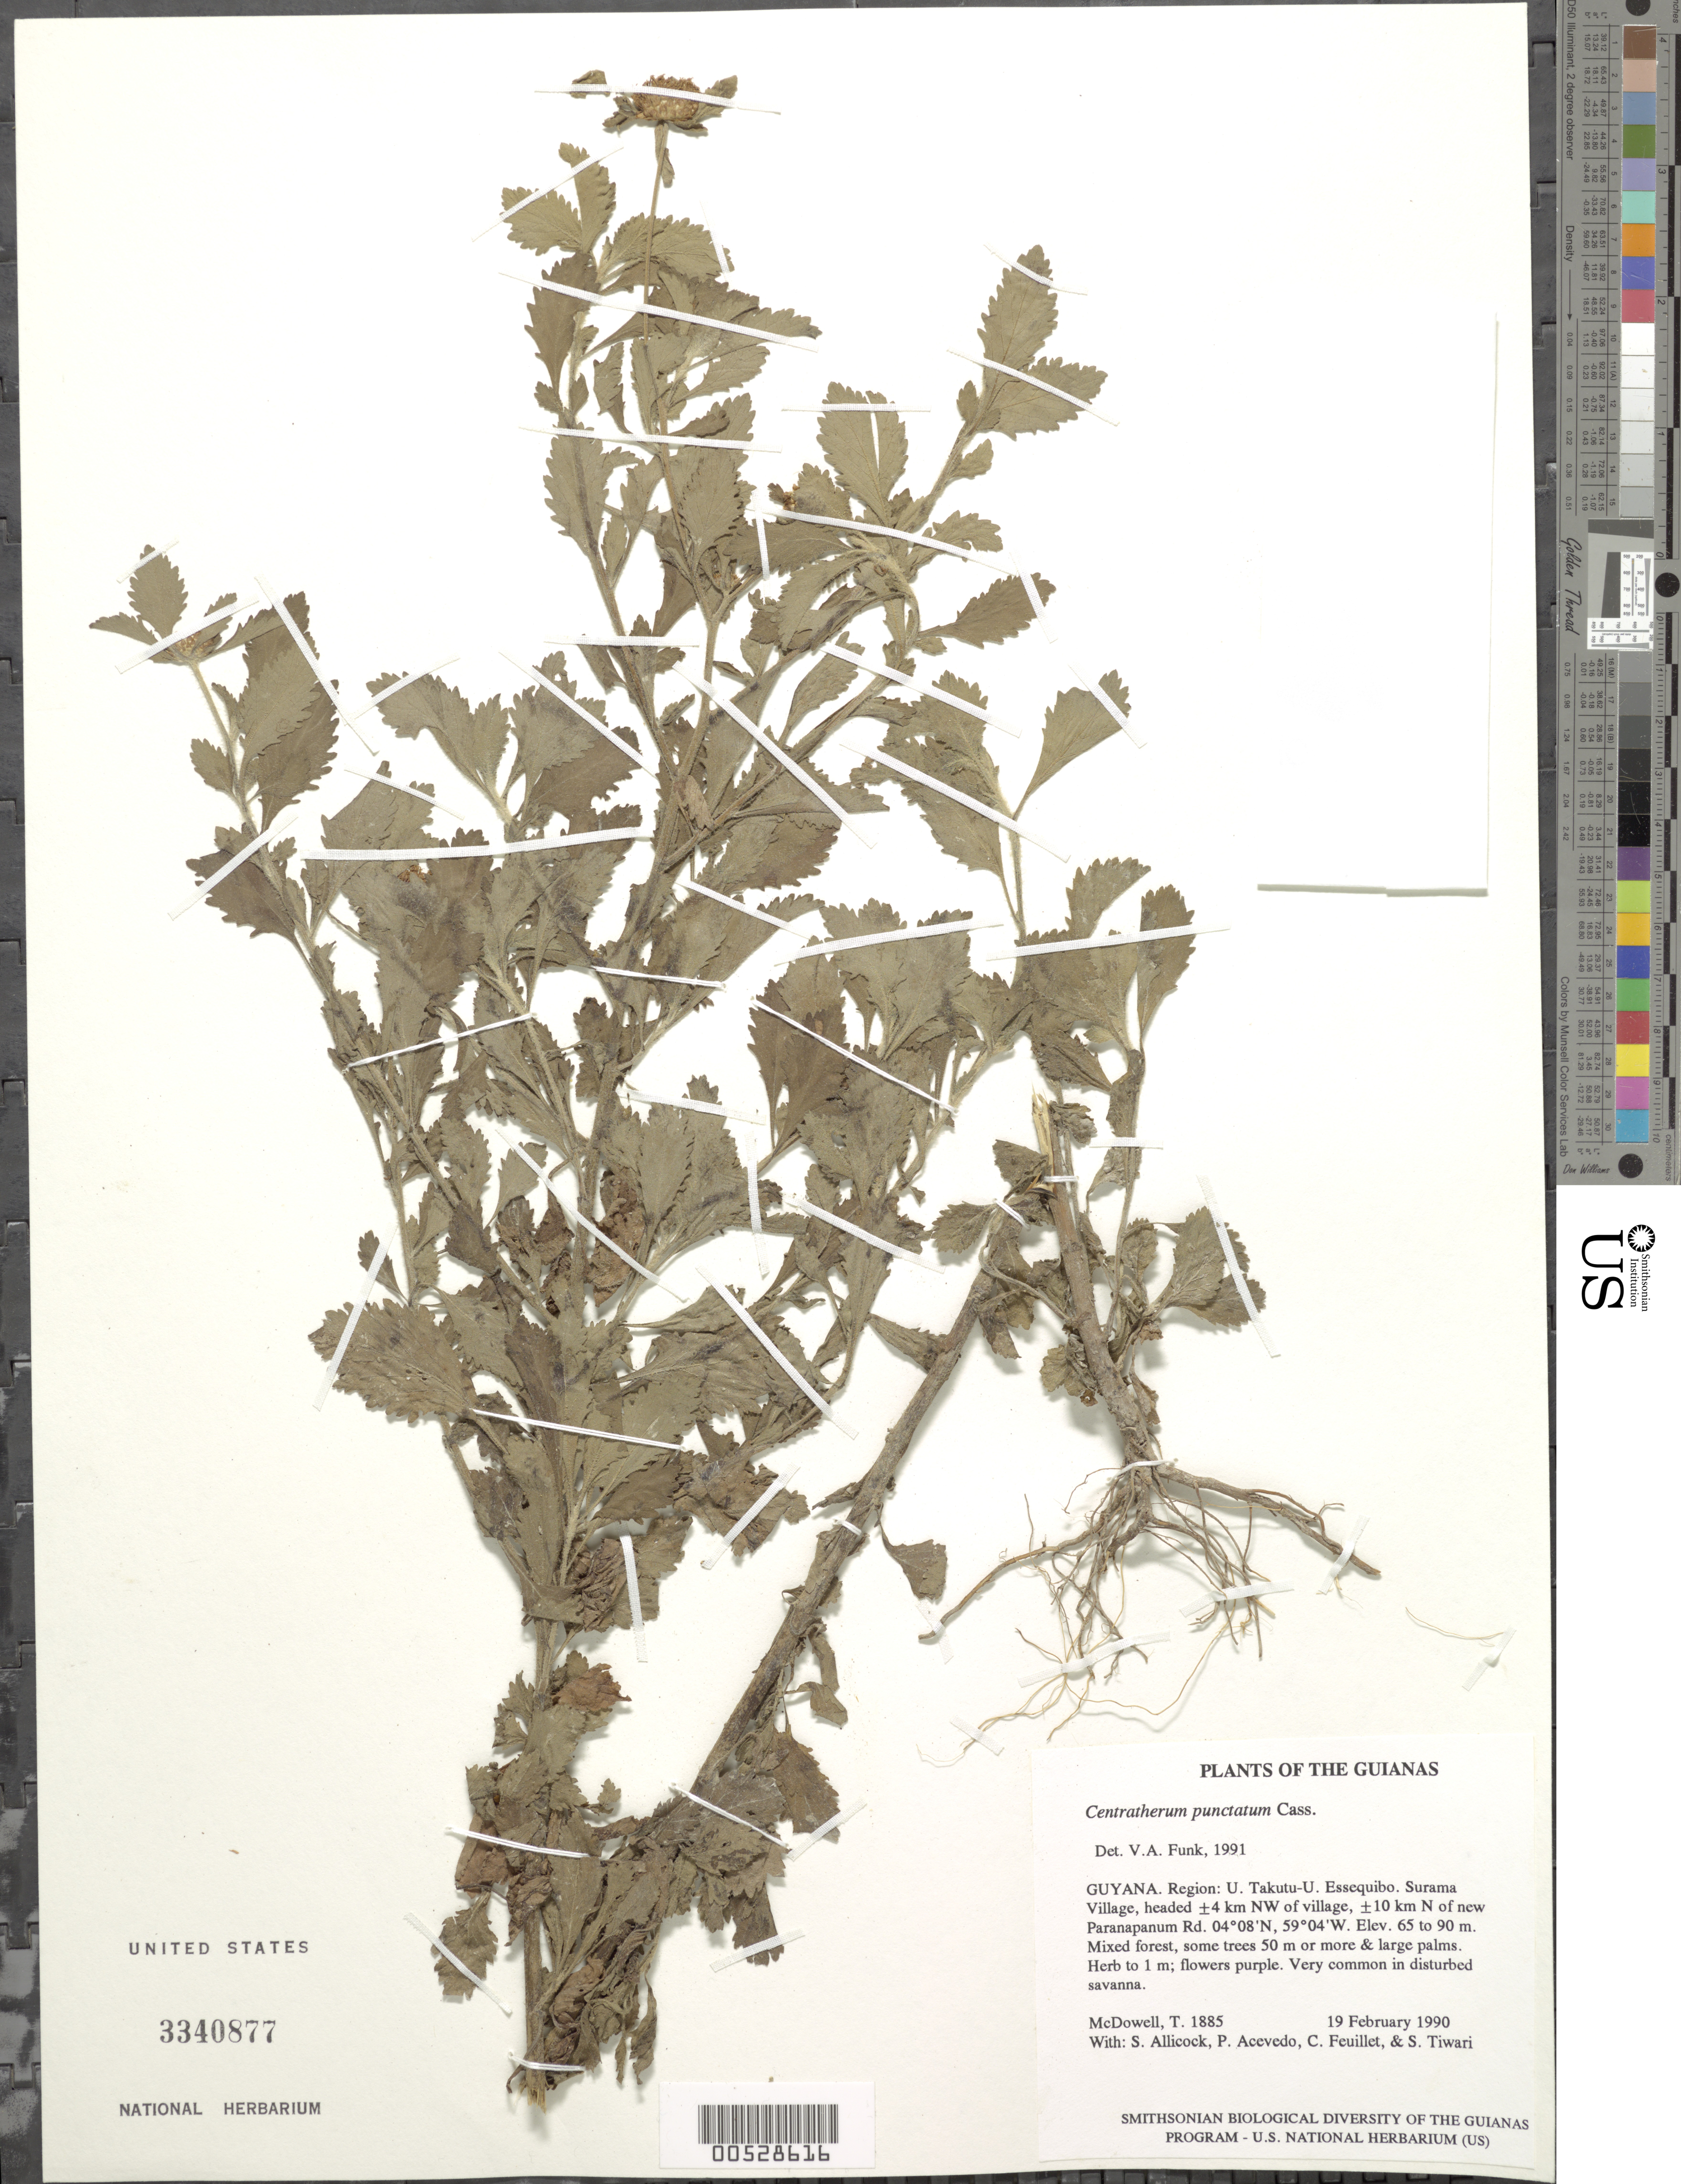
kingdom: Plantae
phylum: Tracheophyta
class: Magnoliopsida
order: Asterales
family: Asteraceae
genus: Centratherum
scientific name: Centratherum punctatum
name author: Cass.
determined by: Funk, Vicki A., (BOT), Smithsonian Institution - National Museum of Natural History (UNITED STATES)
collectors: T. McDowell, S. Allicock, P. Acevedo-Rodr., C. Feuillet & S. Tiwari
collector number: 1885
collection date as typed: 19 February 1990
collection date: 1990-02-19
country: Guyana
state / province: U. Takutu-U. Essequibo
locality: ±4 km NW of Surama Village, ±10 km N of new Paranapanema Road, along western trail to Buro-Buro River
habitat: Mixed forest, some trees 50 m or more & large palms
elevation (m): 65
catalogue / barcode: US 3340877